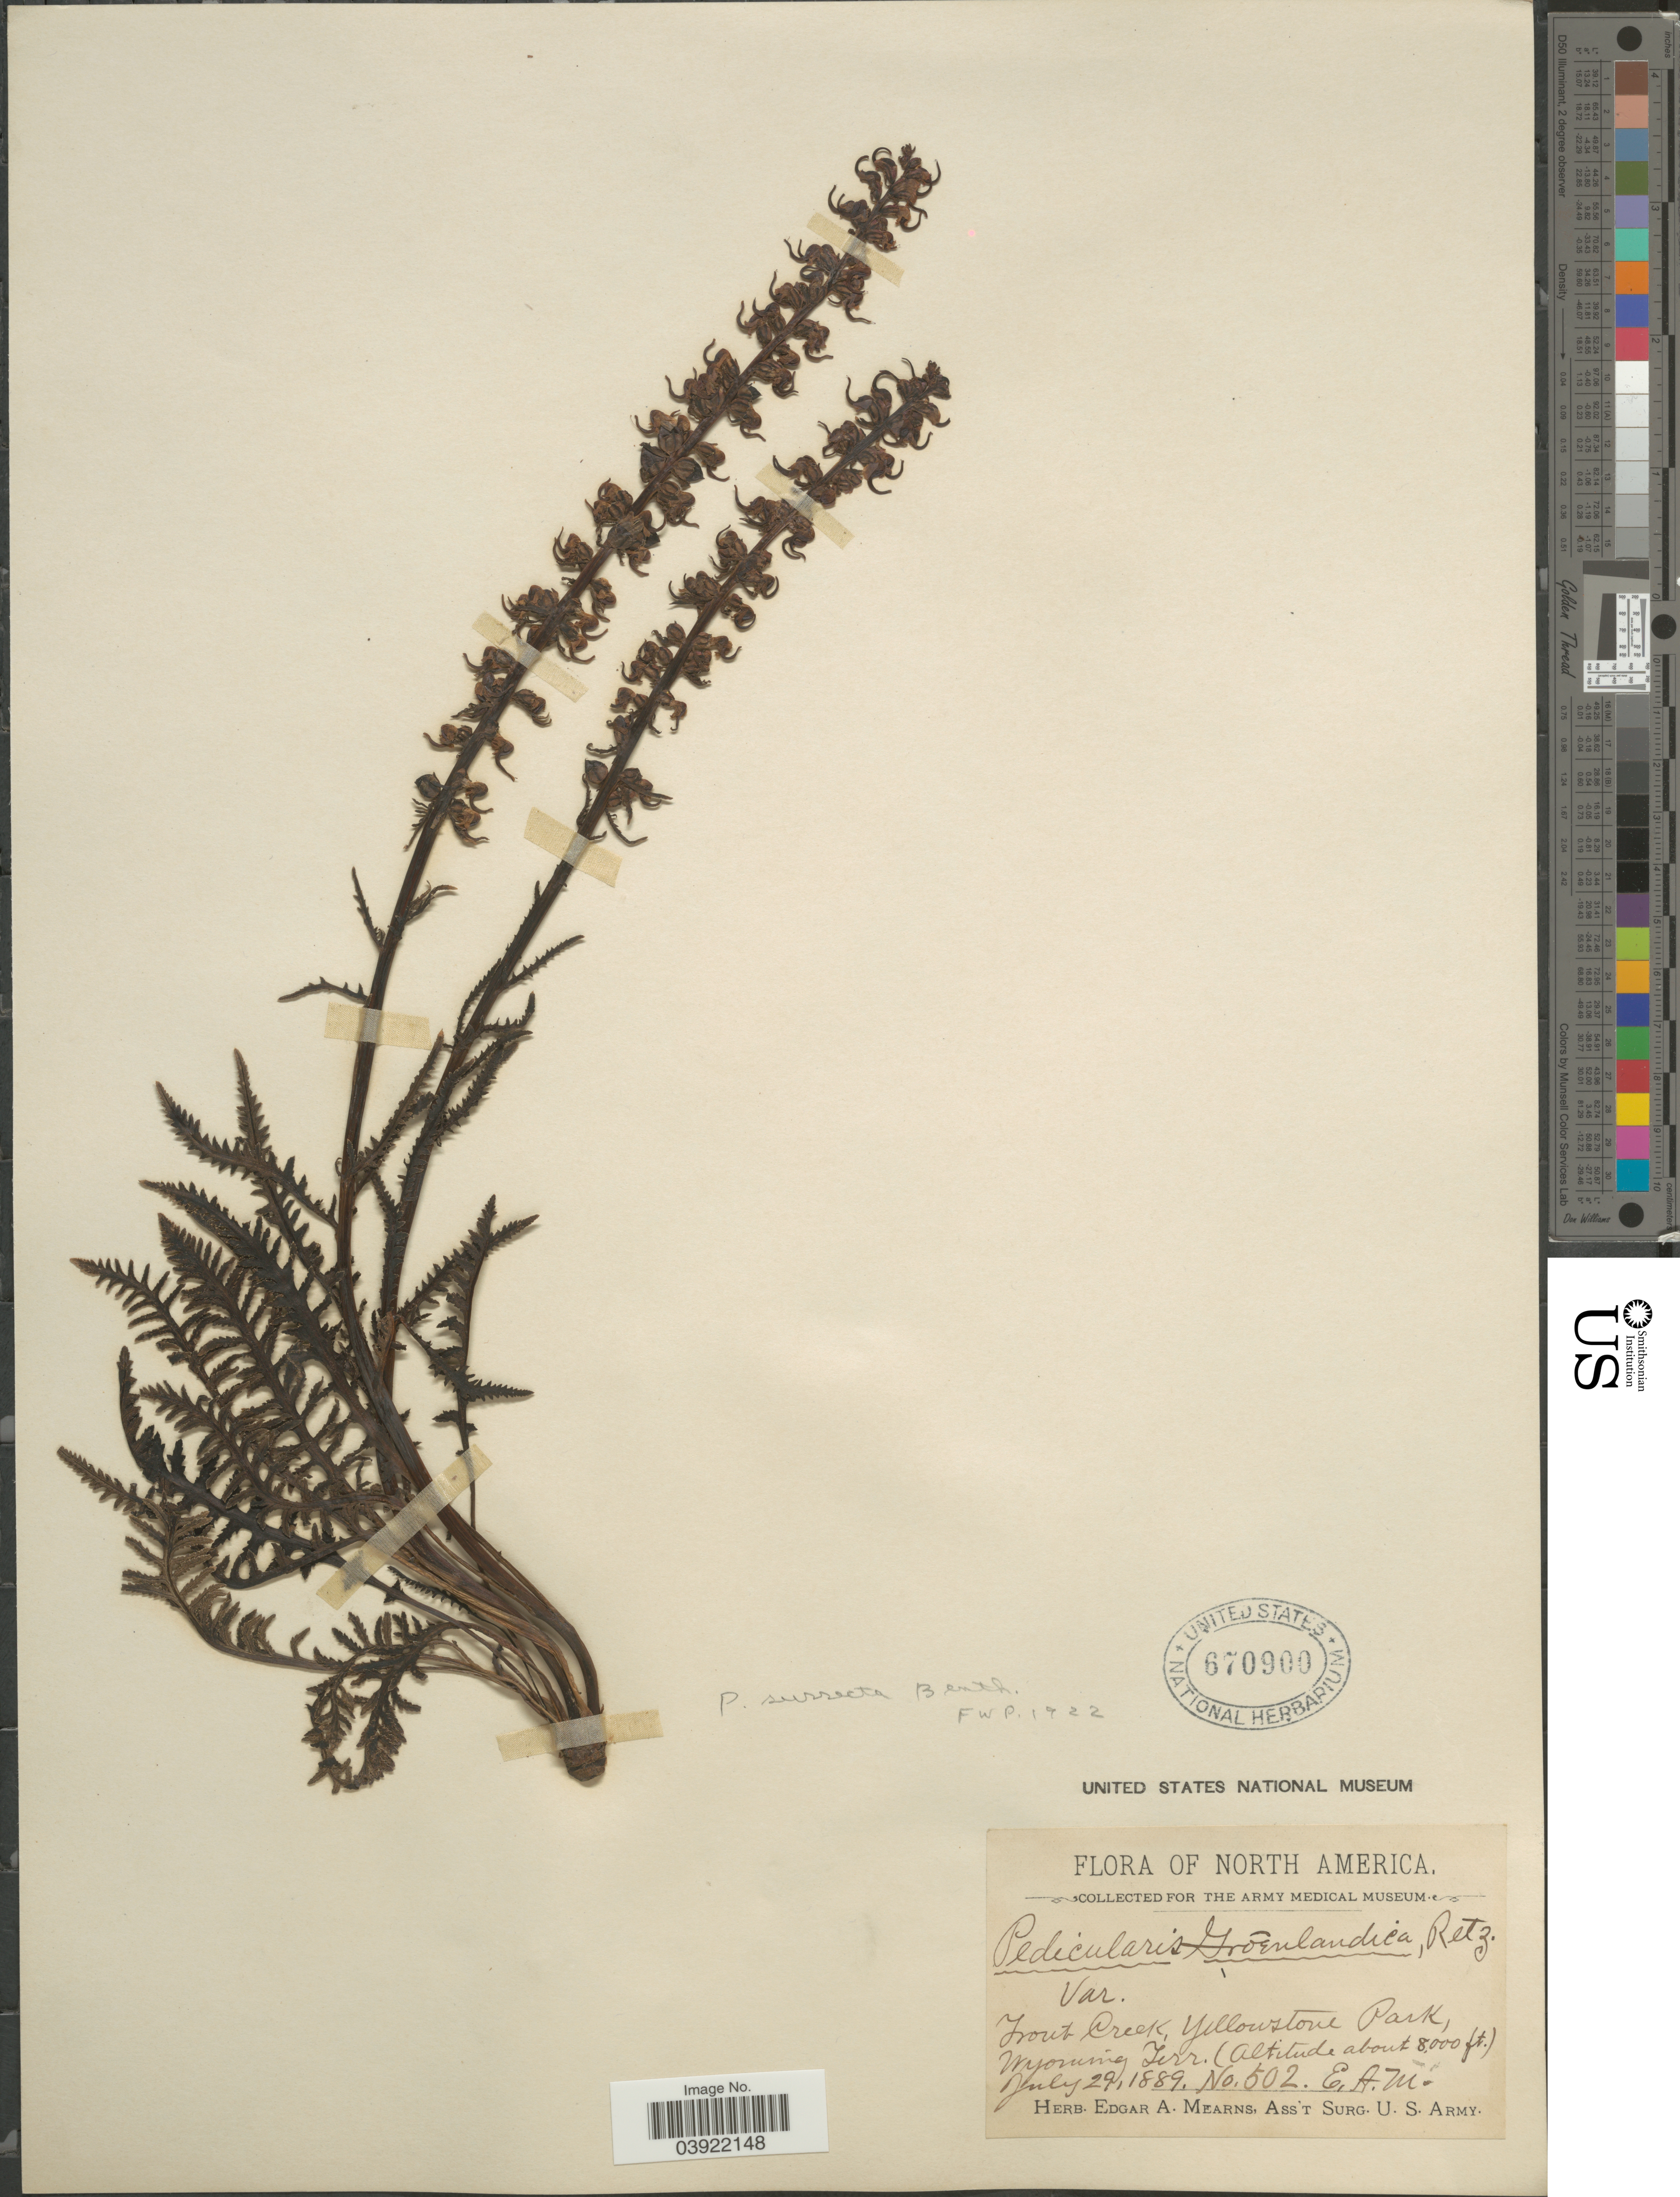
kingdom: Plantae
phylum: Tracheophyta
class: Magnoliopsida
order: Lamiales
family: Orobanchaceae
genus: Pedicularis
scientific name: Pedicularis groenlandica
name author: Retz.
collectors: E. A. Mearns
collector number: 502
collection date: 1889-07-29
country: United States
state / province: Wyoming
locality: North America. Trout Creek, Yellowstone Park, Wyoming Terr.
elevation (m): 2438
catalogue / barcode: US 670900